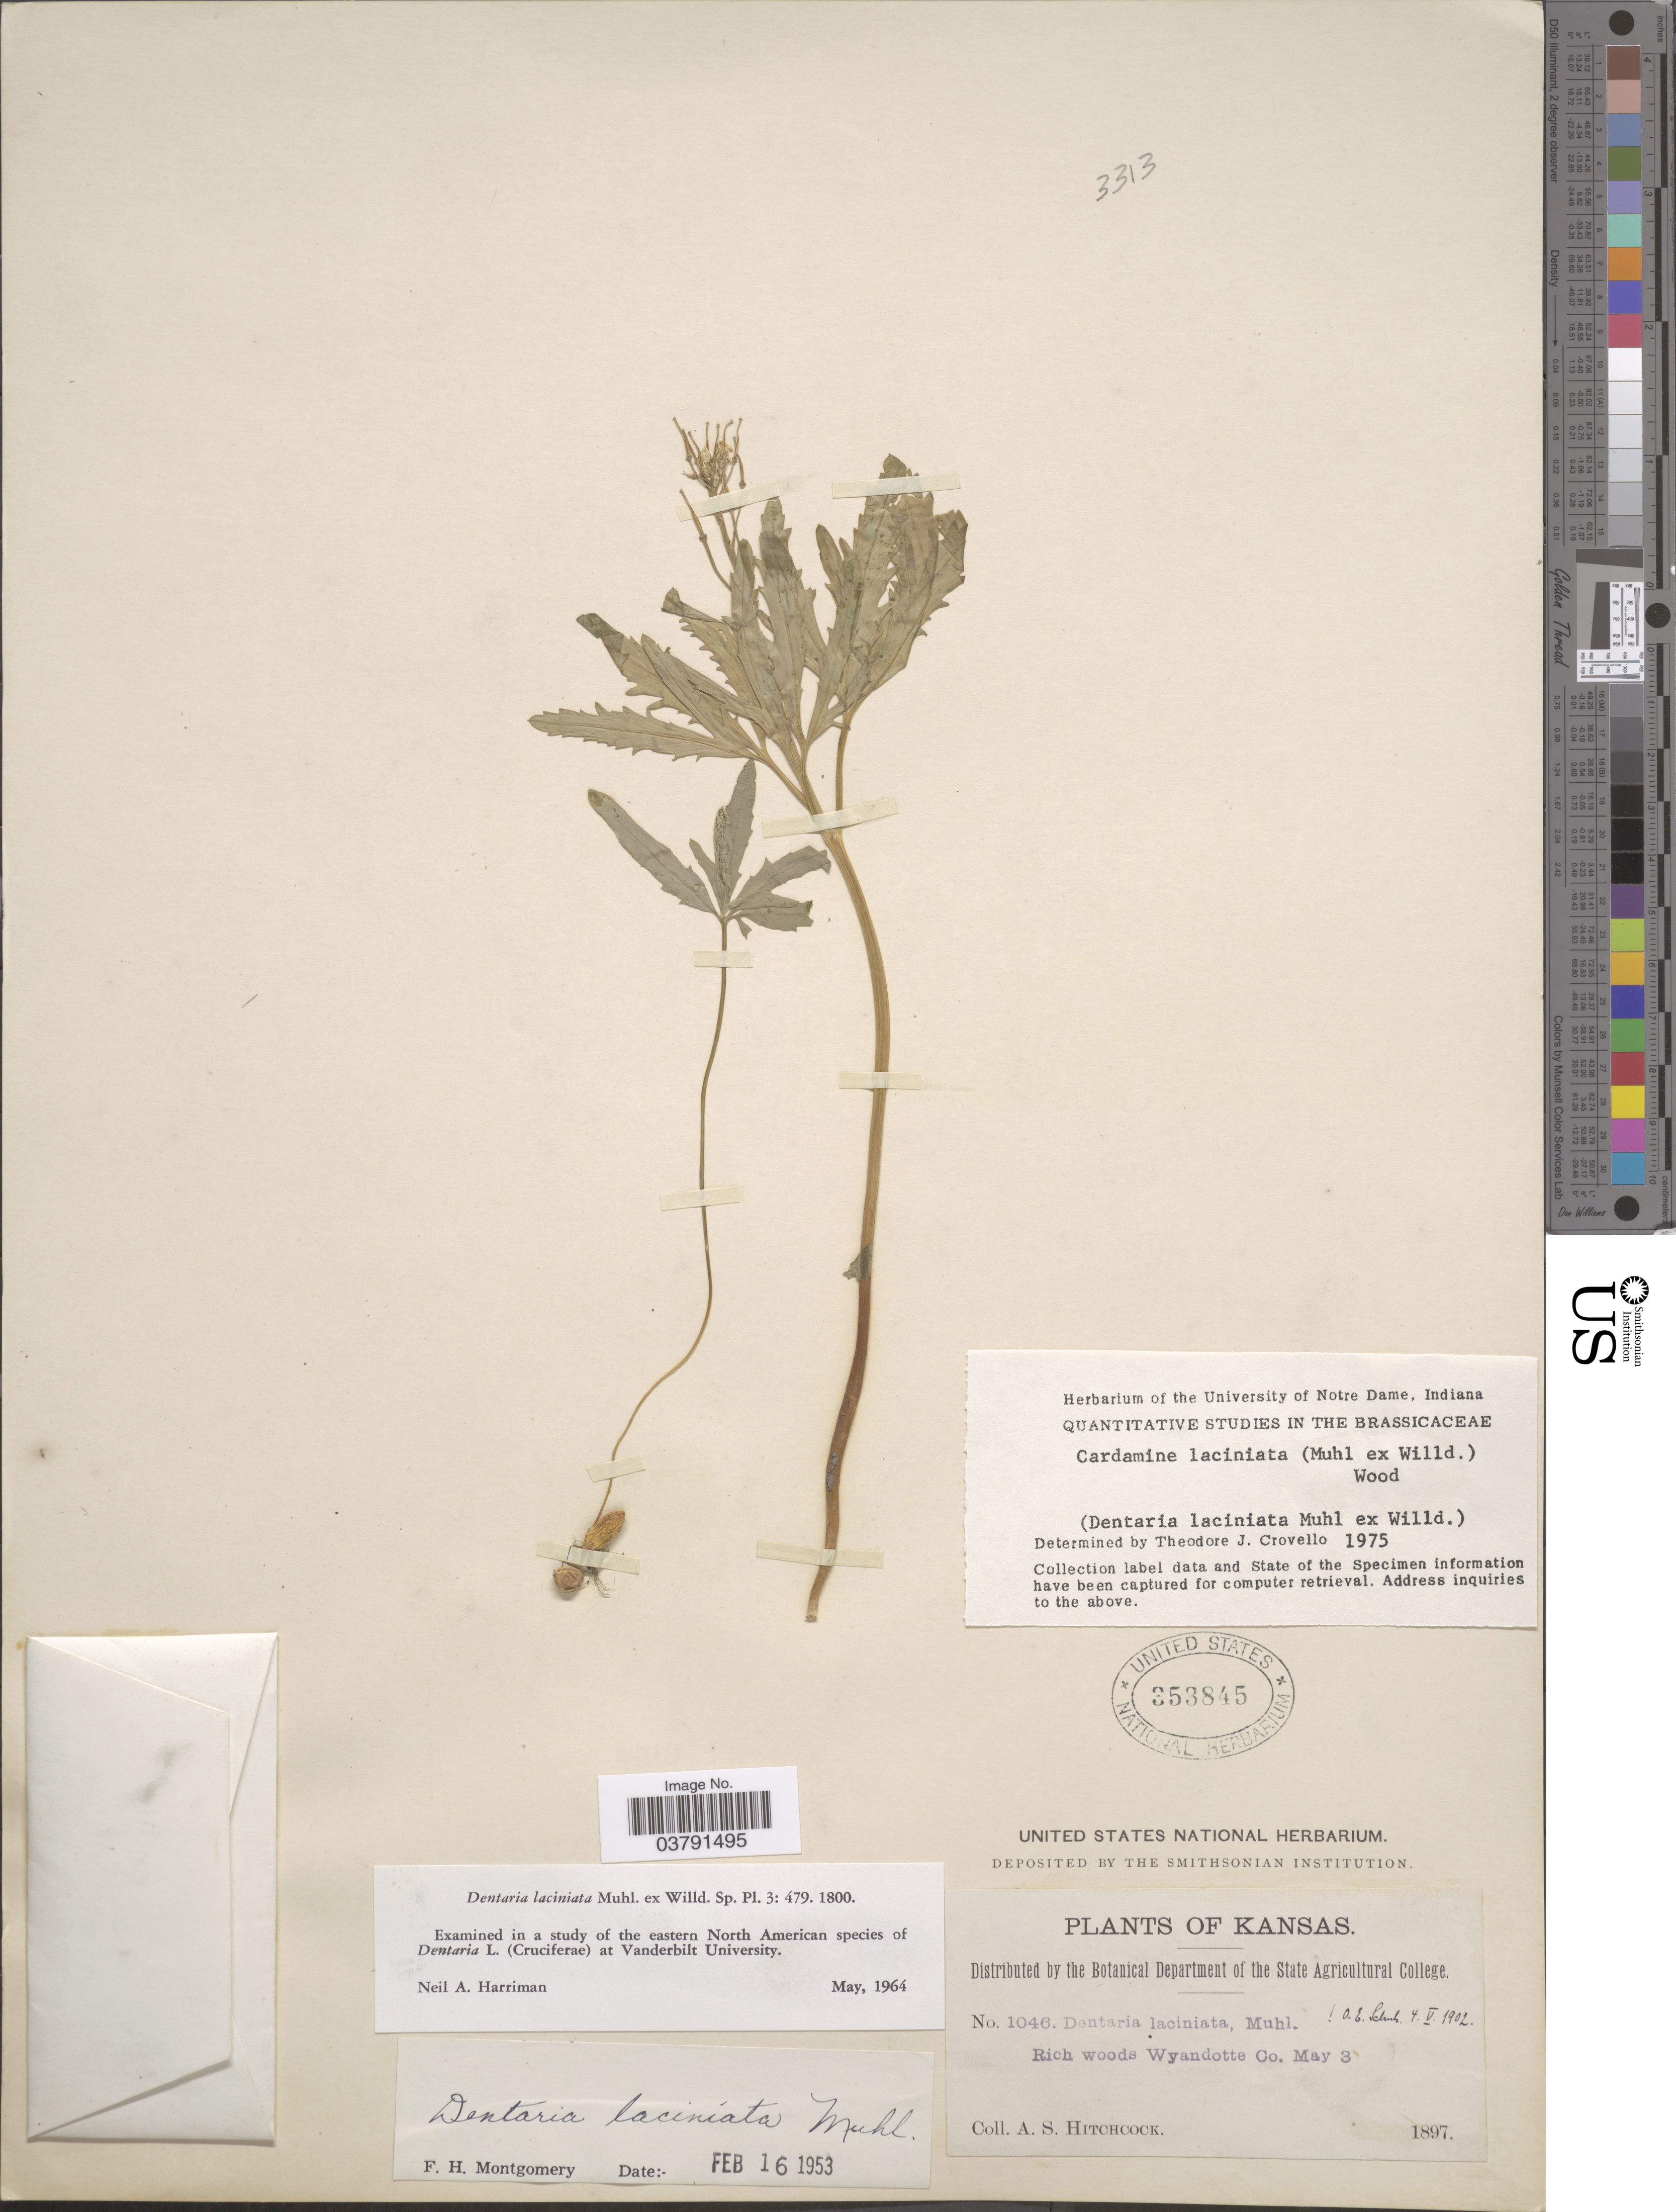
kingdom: Plantae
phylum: Tracheophyta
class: Magnoliopsida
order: Brassicales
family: Brassicaceae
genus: Dentaria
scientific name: Dentaria laciniata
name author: Muhl.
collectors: A. S. Hitchcock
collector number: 1046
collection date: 1897-05-03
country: United States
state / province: Kansas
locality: Rich woods Wyandotte Co.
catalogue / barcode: US 353845